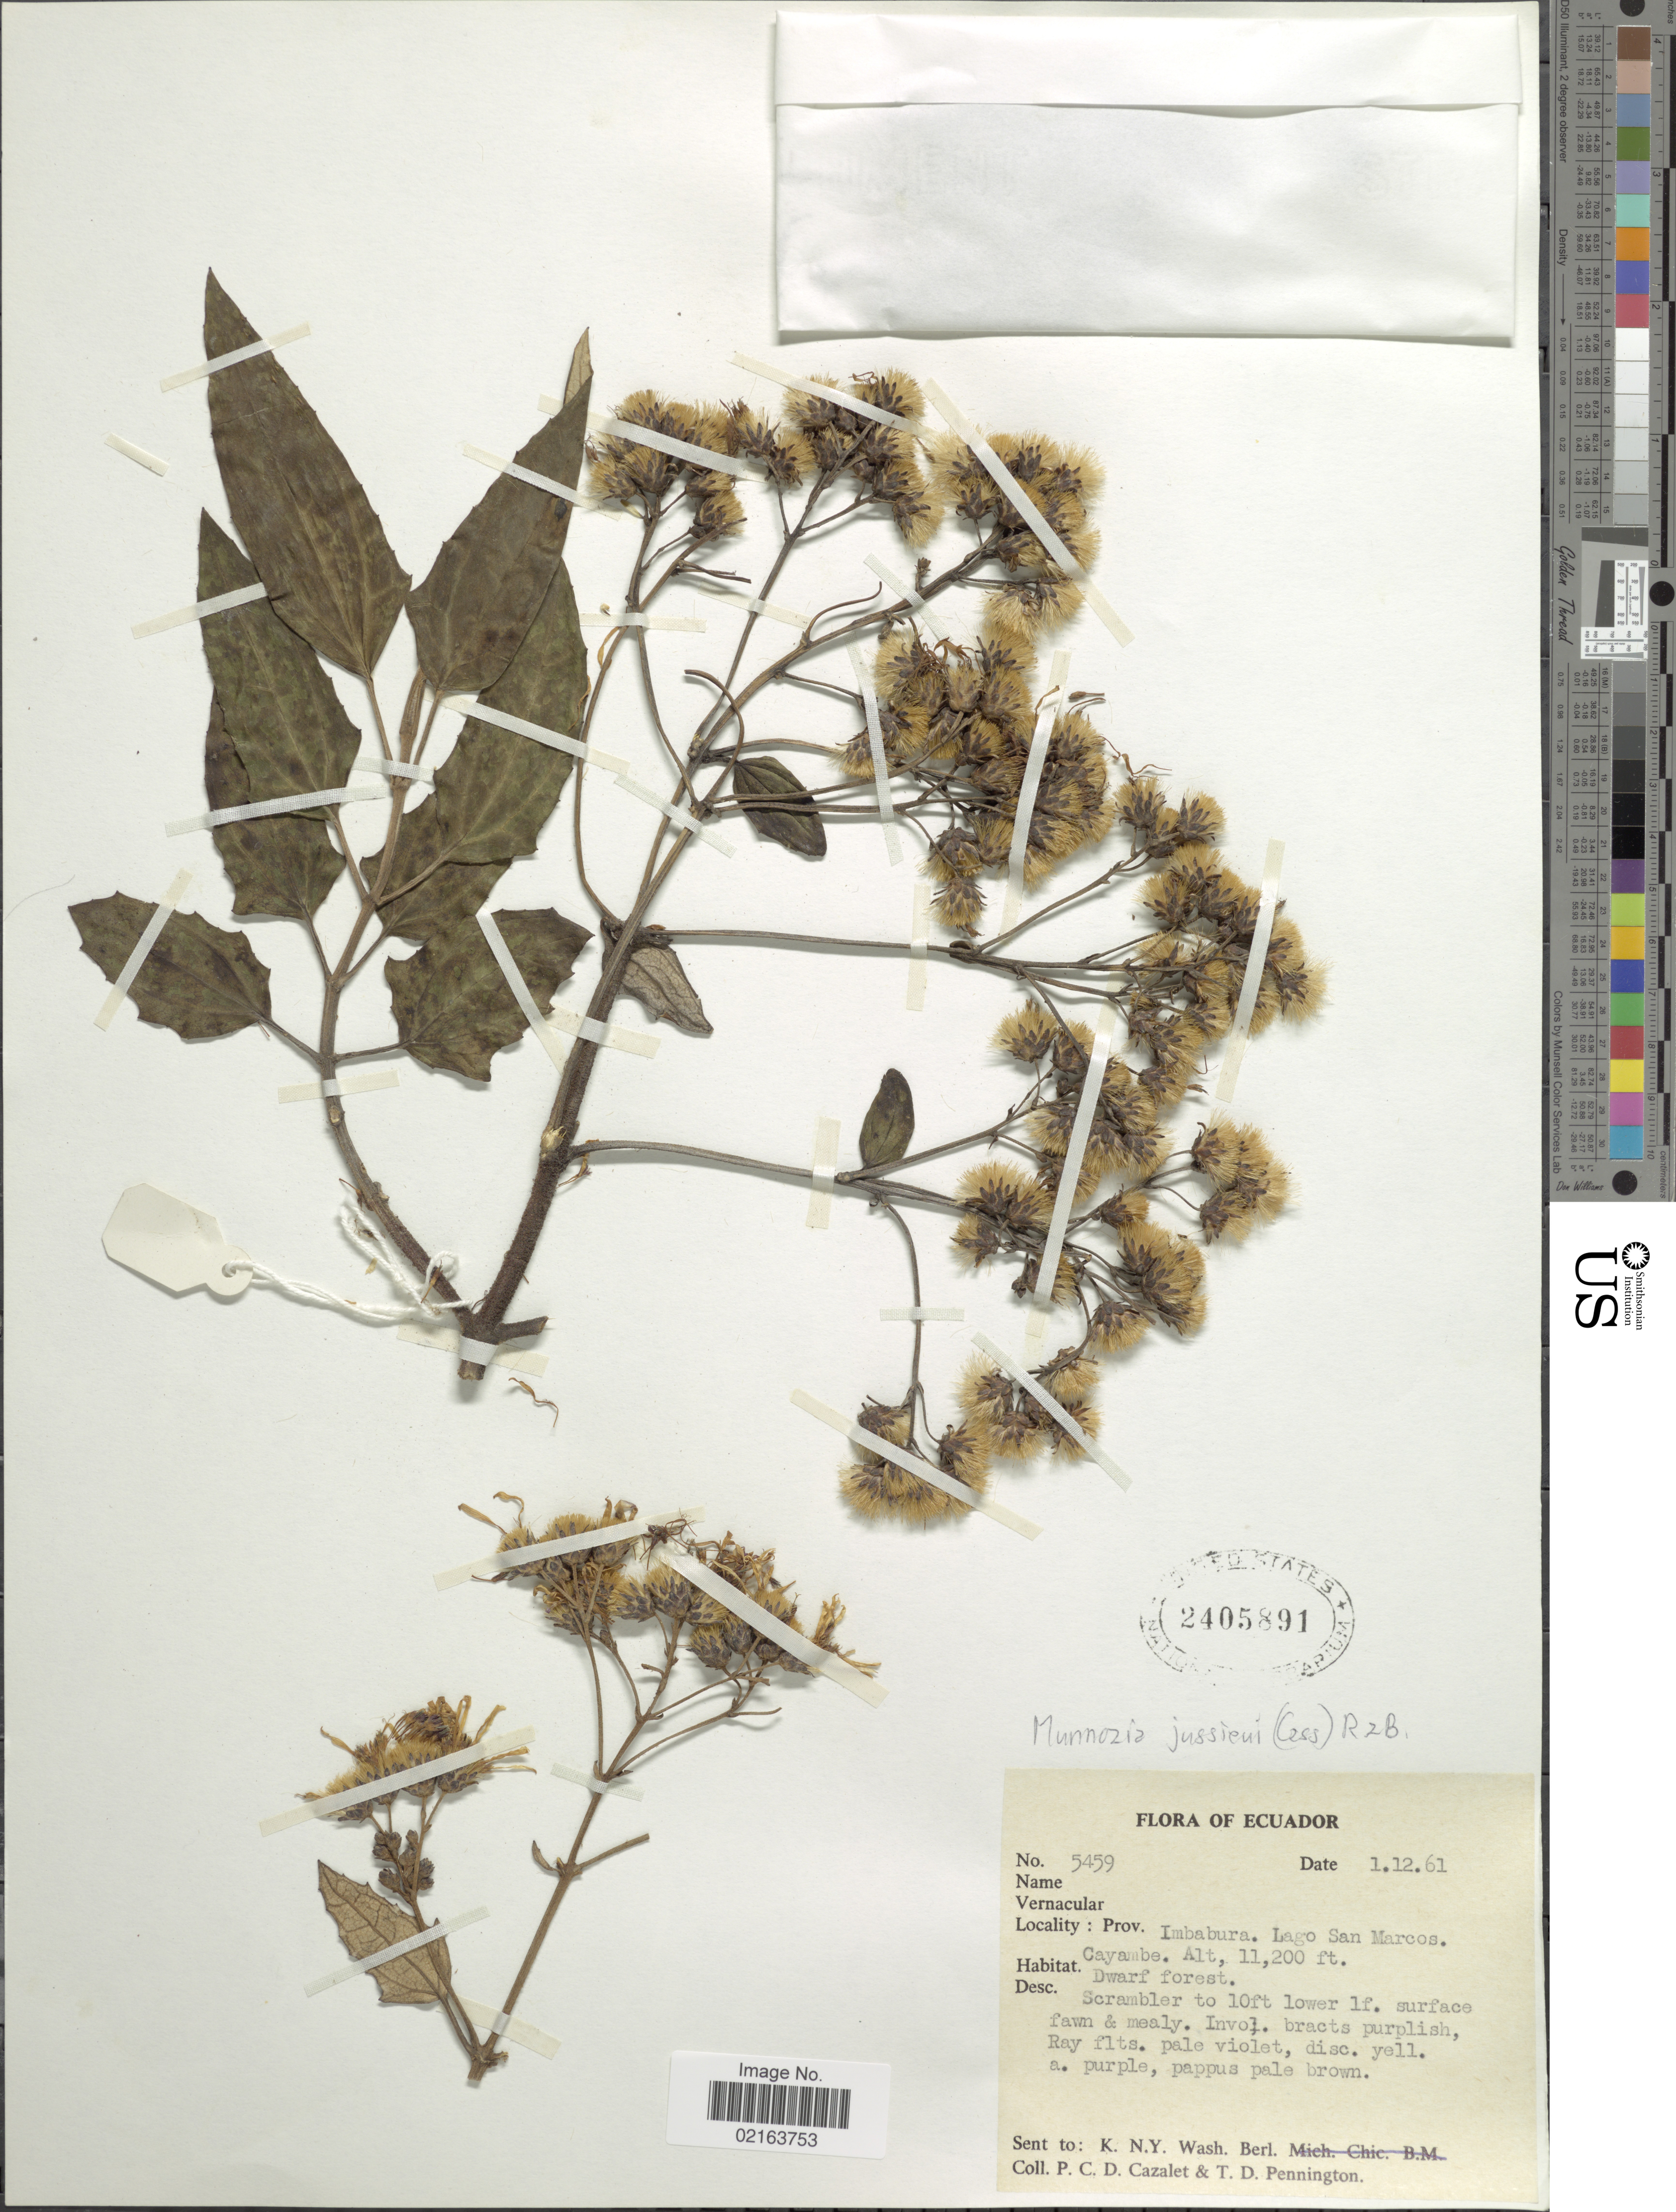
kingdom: Plantae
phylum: Tracheophyta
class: Magnoliopsida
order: Asterales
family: Asteraceae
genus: Munnozia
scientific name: Munnozia jussieui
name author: (Cass.) H. Rob. & Brettell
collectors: P. C. D. Cazalet & T. D. Pennington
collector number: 5459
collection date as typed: Transcribed d/m/y: 1/12/61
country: Ecuador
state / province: Imbabura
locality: Prov. Imbabura, Lago San Marcos, Cayambe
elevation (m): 3414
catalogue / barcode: US 2405891